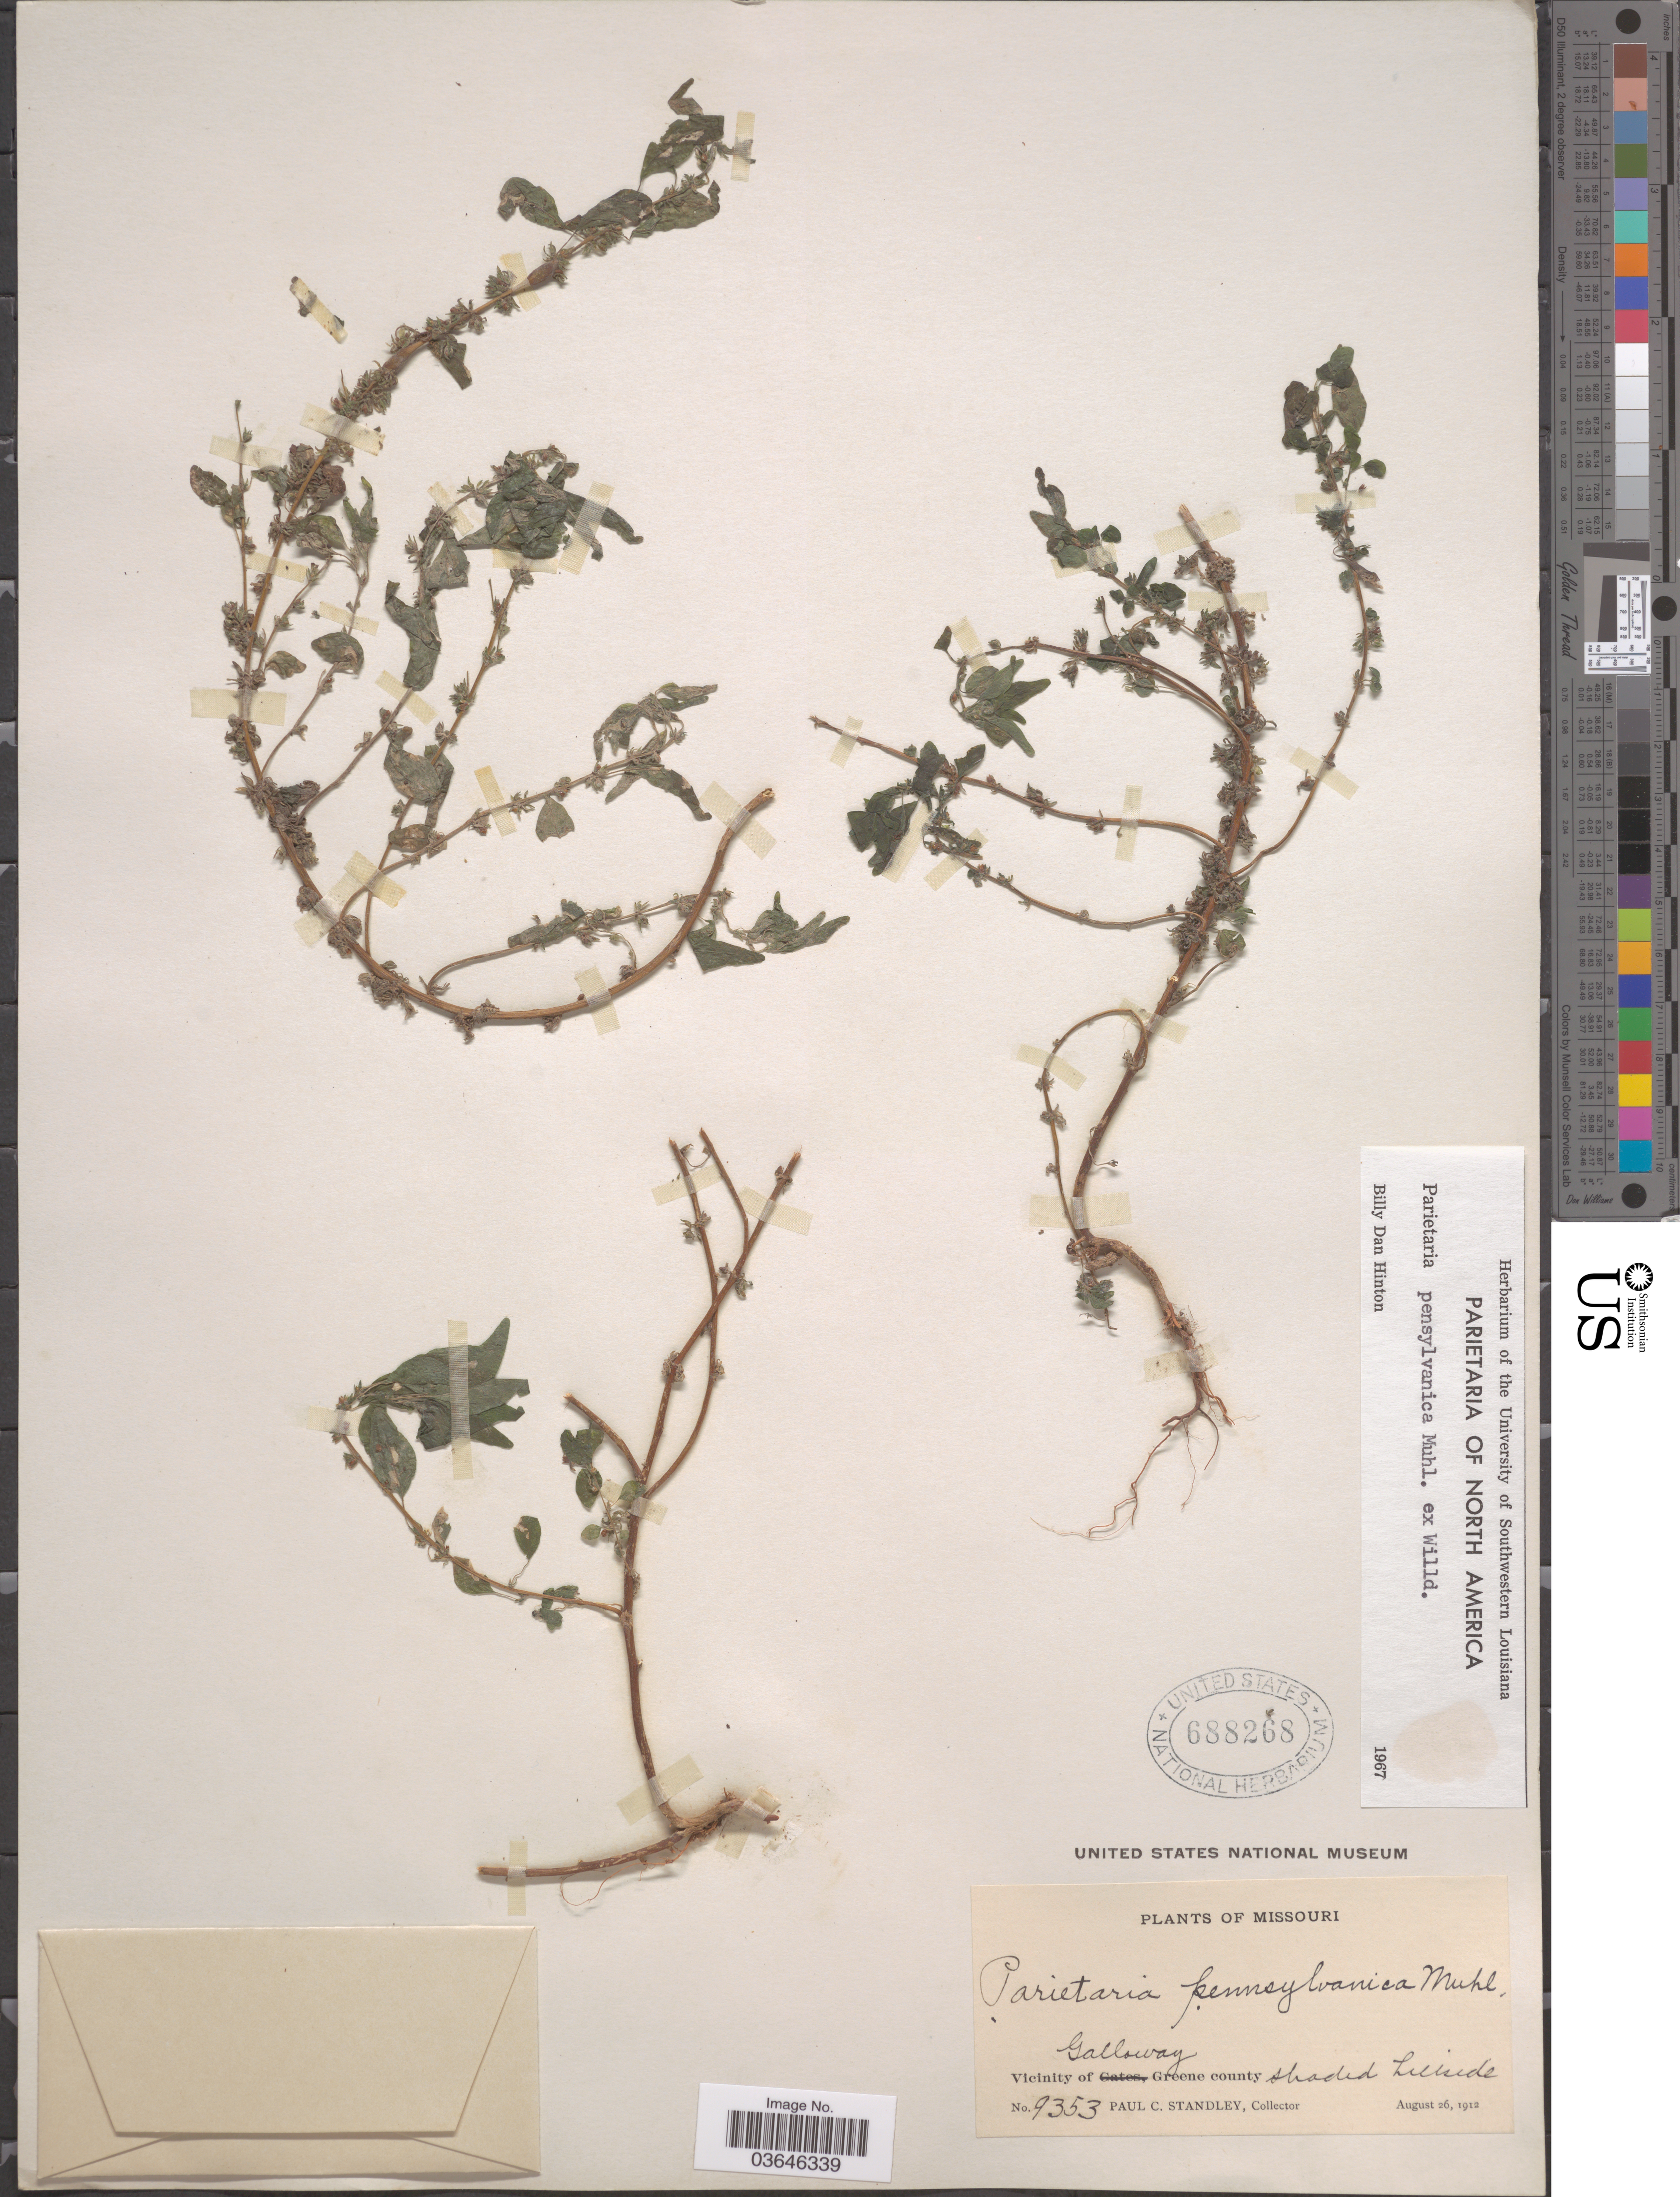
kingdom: Plantae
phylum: Tracheophyta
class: Magnoliopsida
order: Rosales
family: Urticaceae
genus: Parietaria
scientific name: Parietaria pensylvanica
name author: Muhl. ex Willd.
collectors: P. C. Standley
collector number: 9353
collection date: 1912-08-26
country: United States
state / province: Missouri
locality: Vicinity of Galloway, Greene county. Shaded hillside.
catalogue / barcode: US 688268